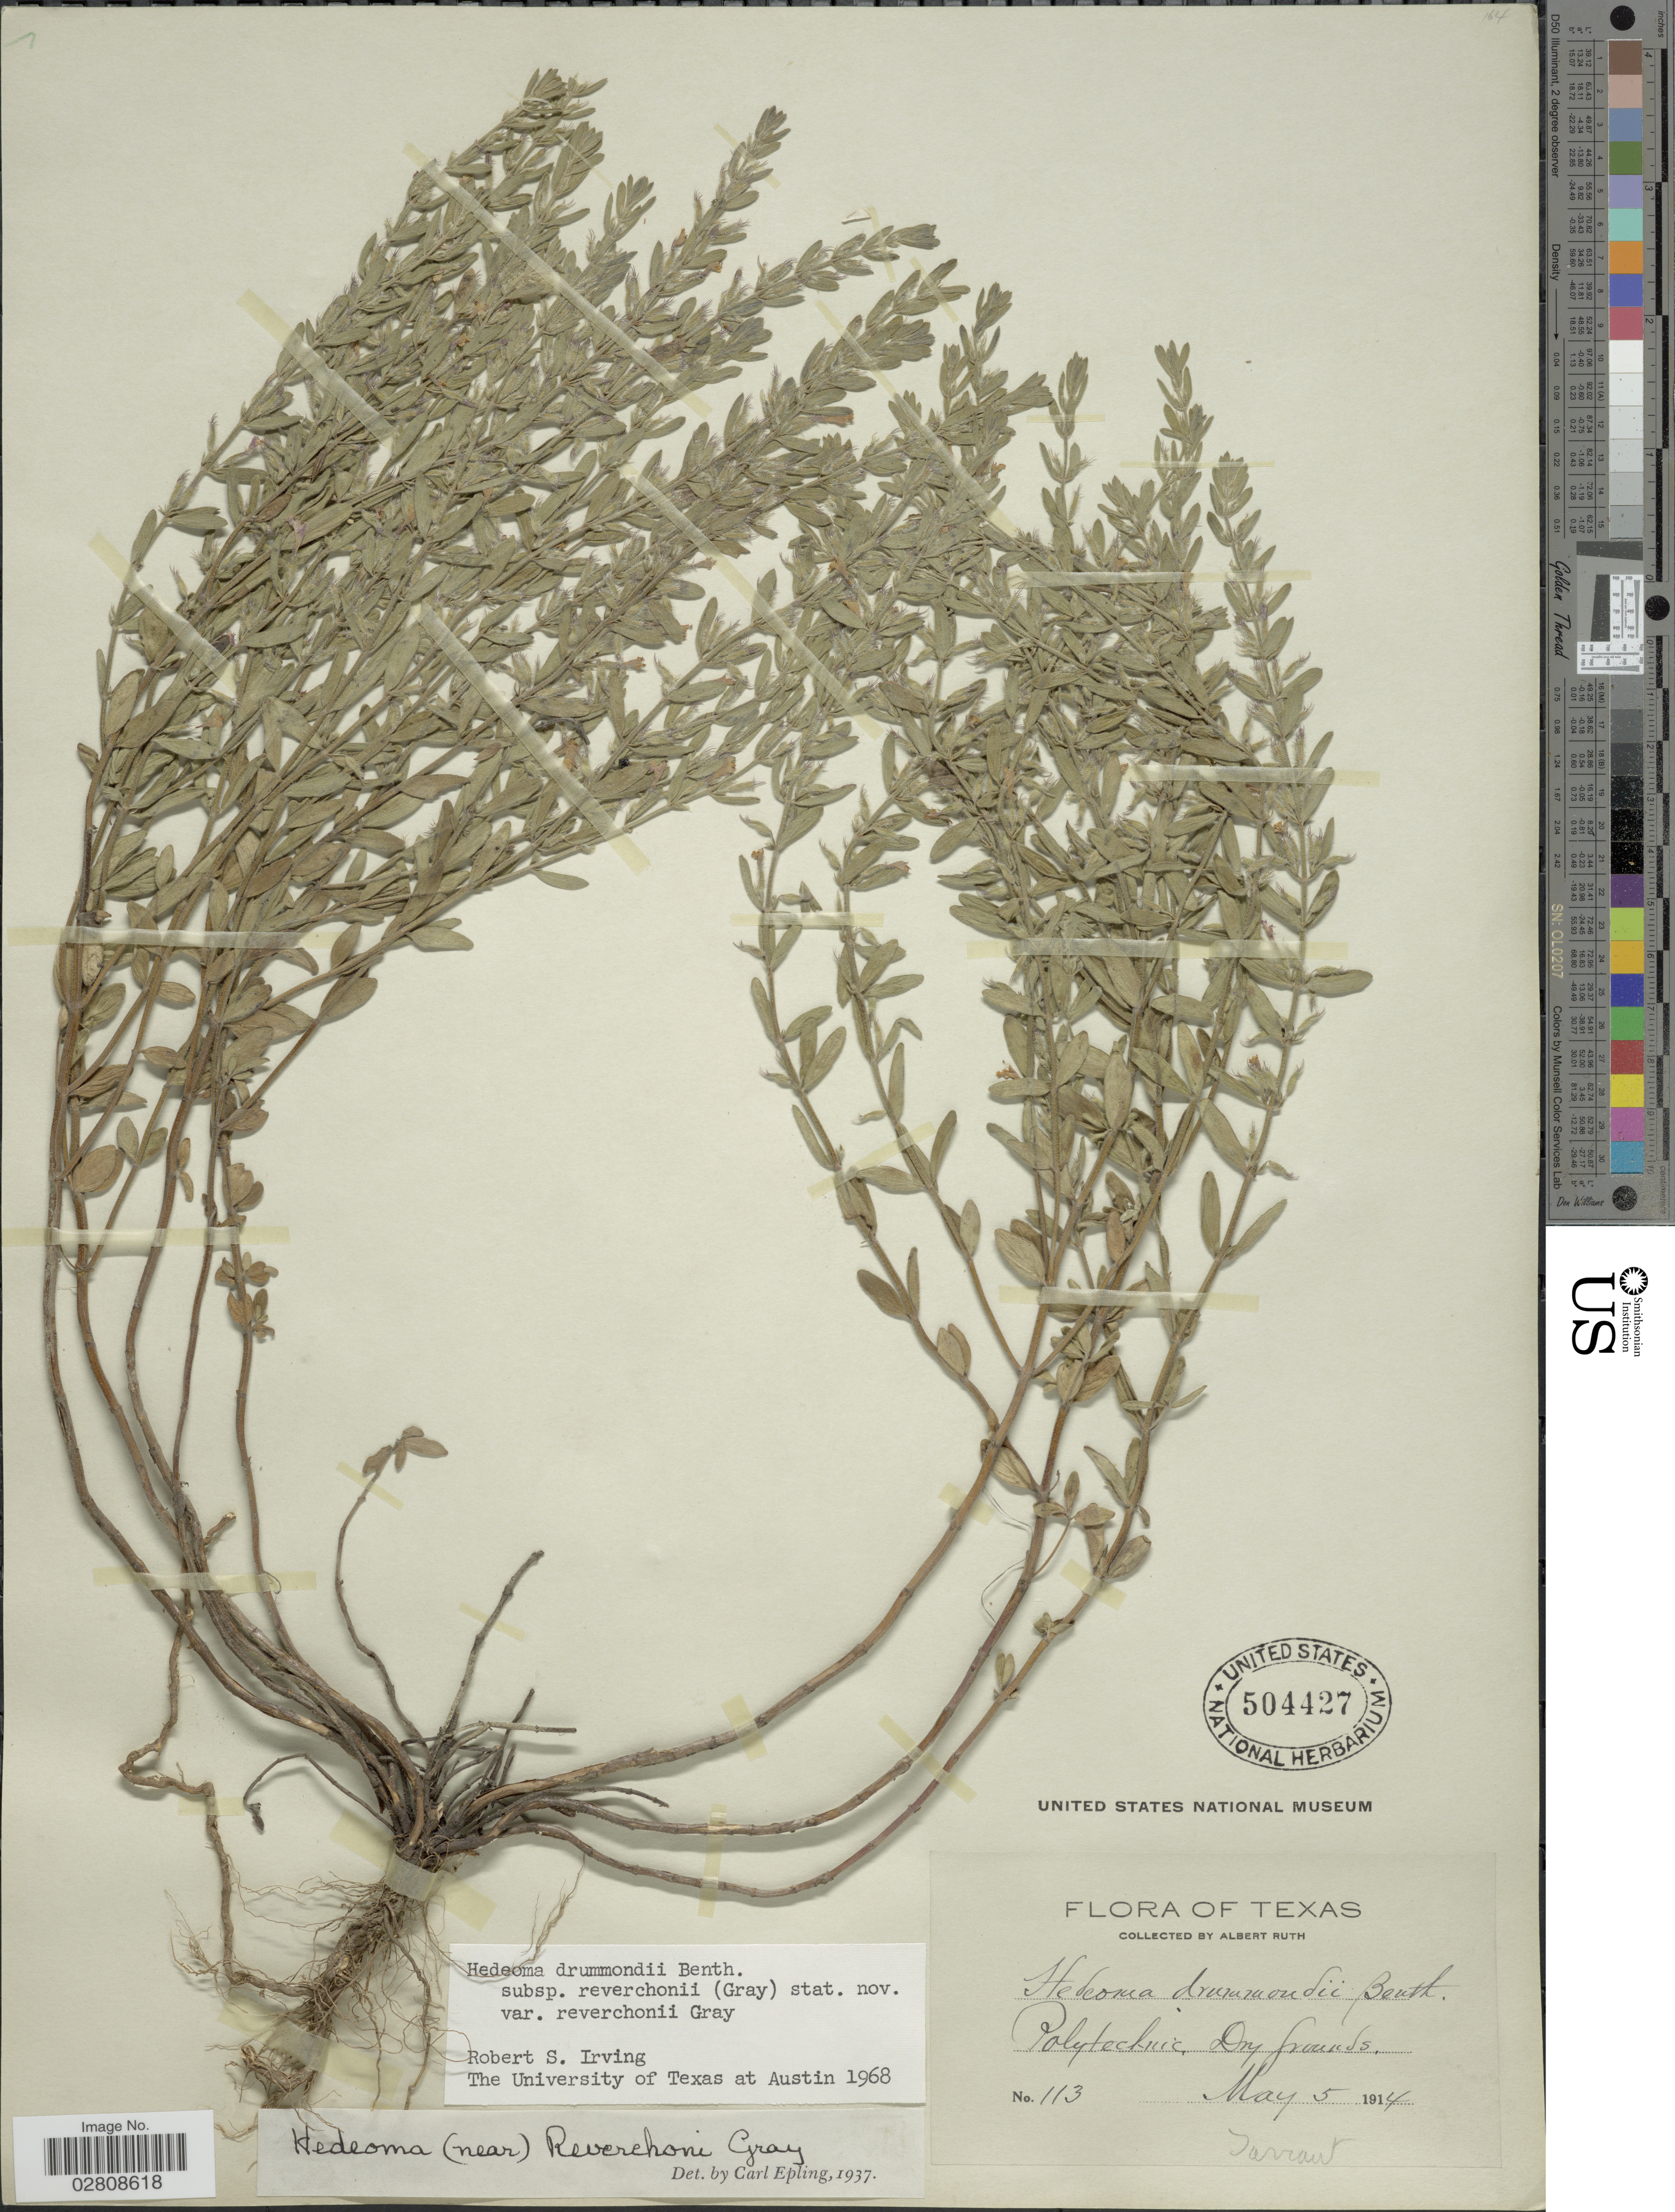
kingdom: Plantae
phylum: Tracheophyta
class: Magnoliopsida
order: Lamiales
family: Lamiaceae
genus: Hedeoma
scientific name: Hedeoma drummondii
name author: Benth.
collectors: A. Ruth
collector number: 113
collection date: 1914-05-05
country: United States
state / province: Texas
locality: Tarrant.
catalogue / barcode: US 504427